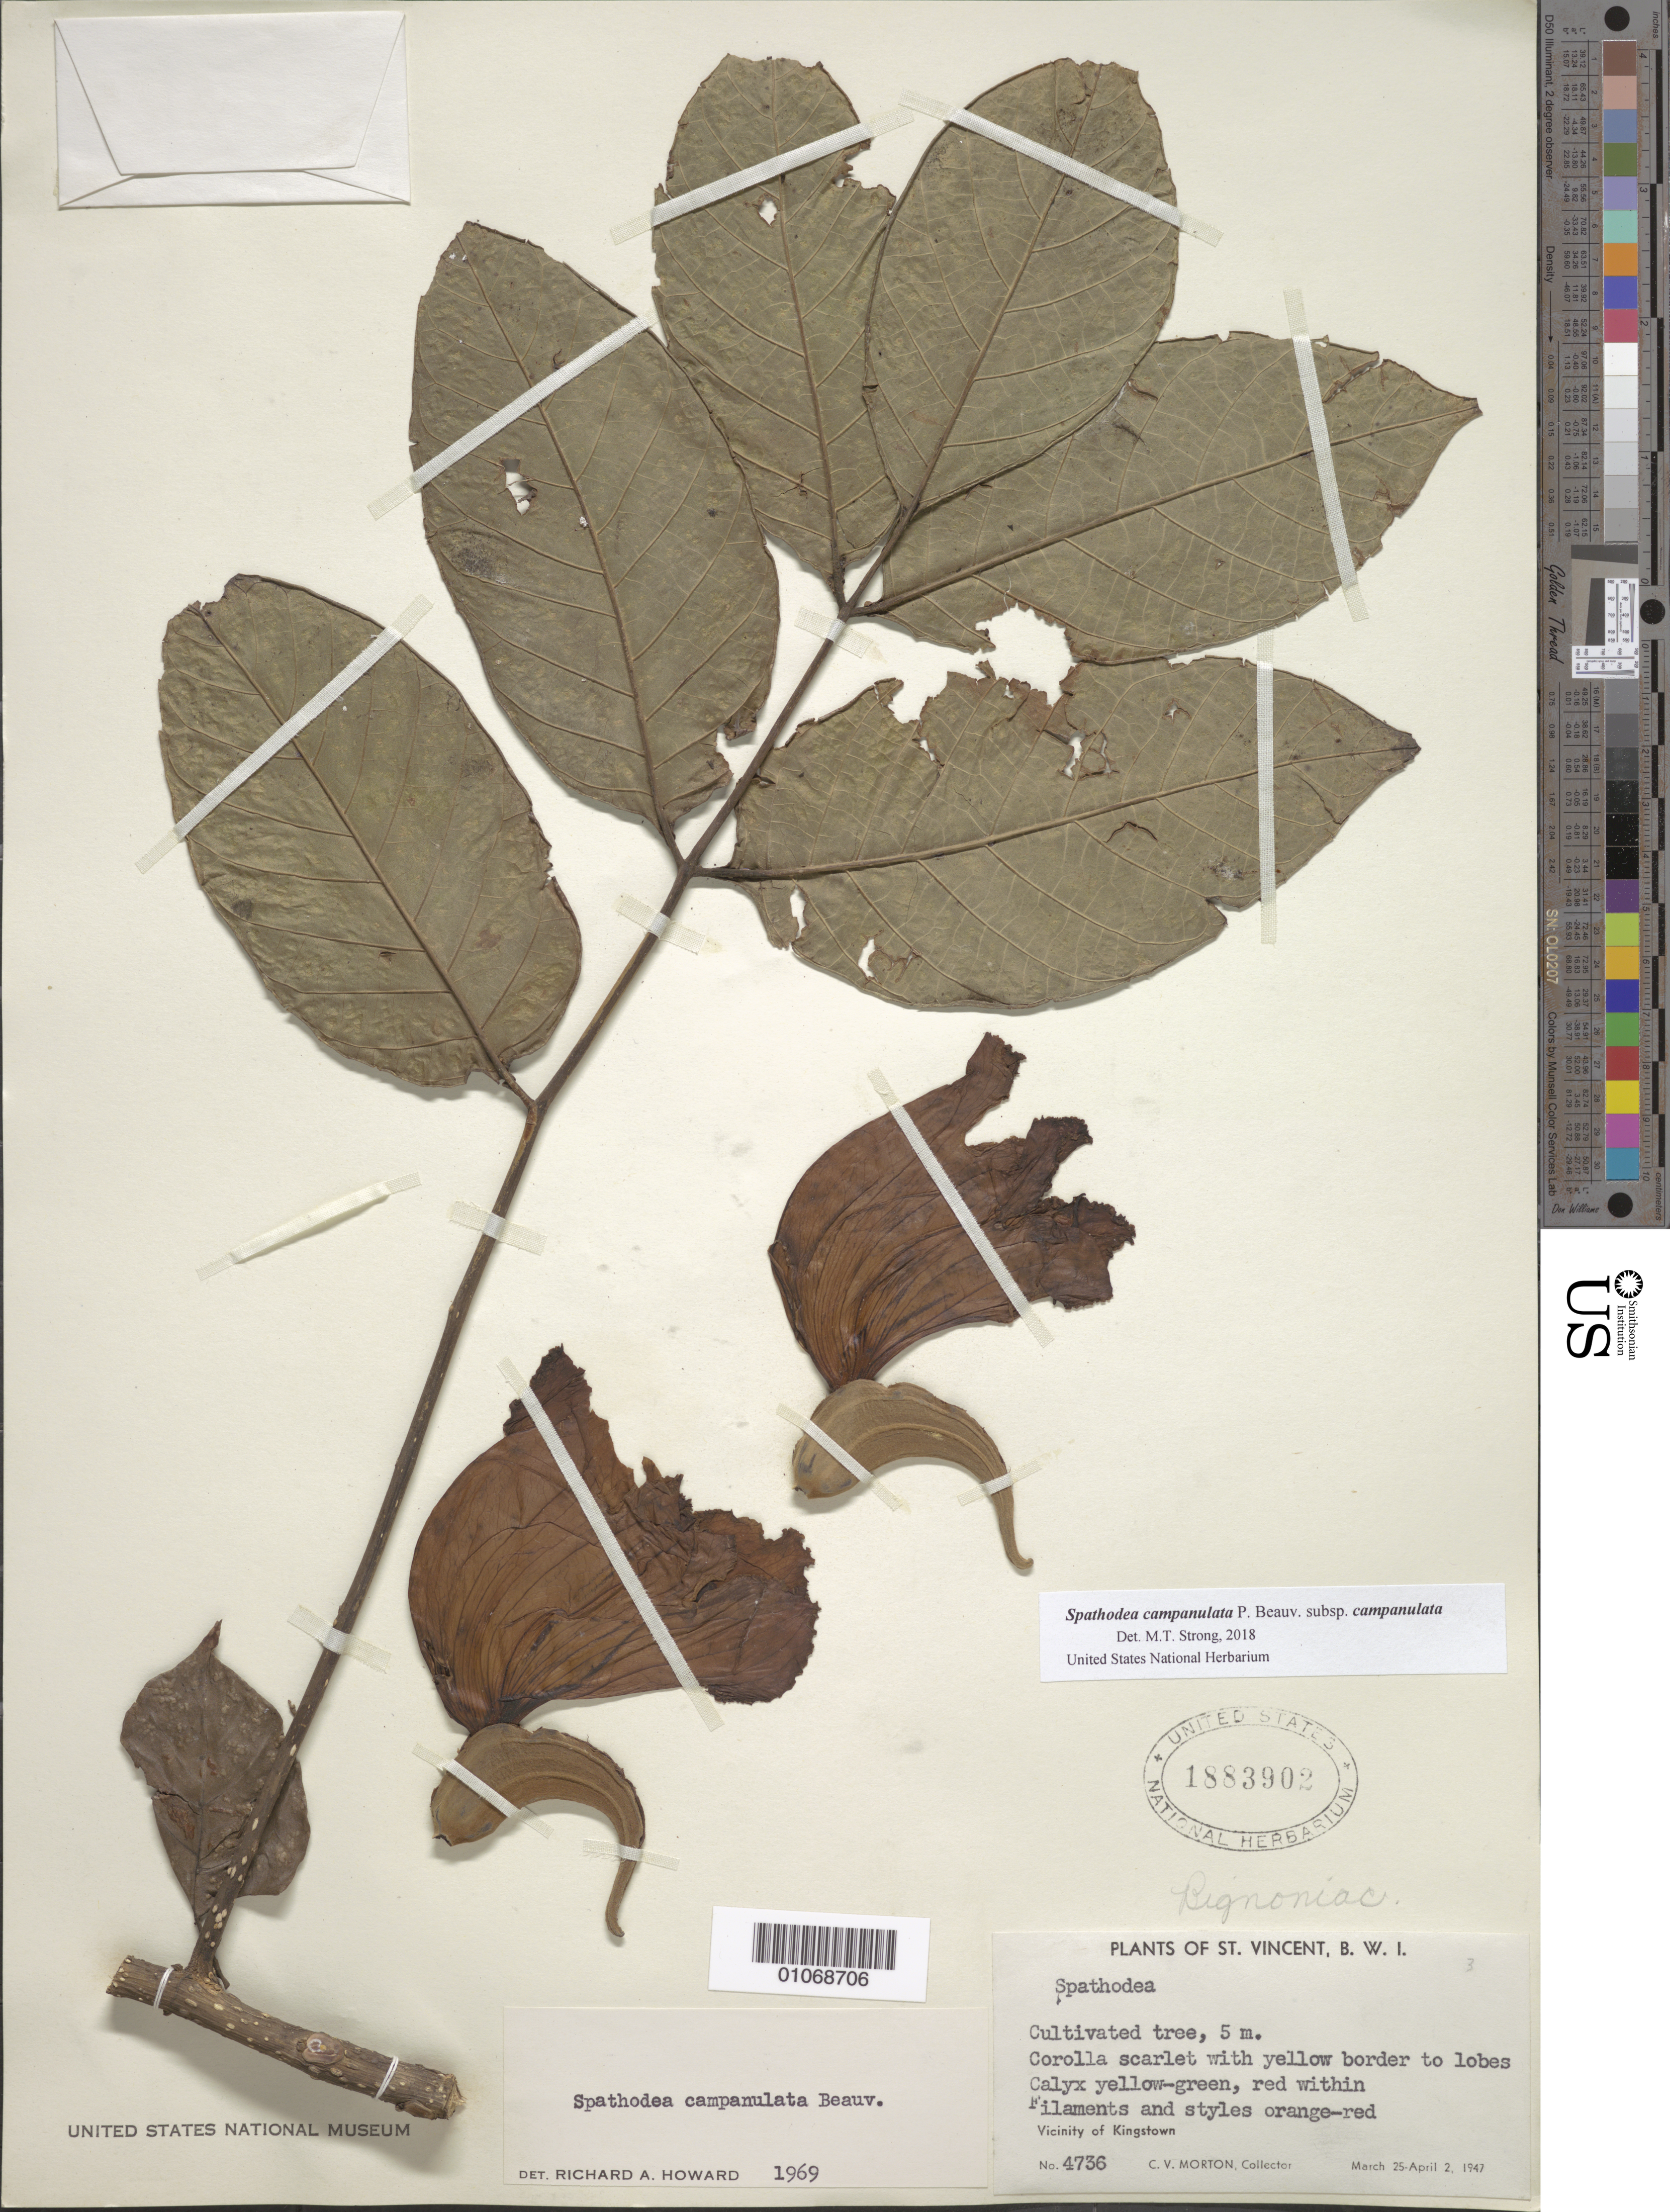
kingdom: Plantae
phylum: Tracheophyta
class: Magnoliopsida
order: Lamiales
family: Bignoniaceae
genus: Spathodea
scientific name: Spathodea campanulata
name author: P. Beauv.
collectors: C. V. Morton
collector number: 4736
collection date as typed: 25 Mar 1947 to 02 Apr 1947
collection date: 1947-03-25/1947-04-02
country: St. Vincent - Grenadines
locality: Vicinity of Kingstown.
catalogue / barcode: US 1883902